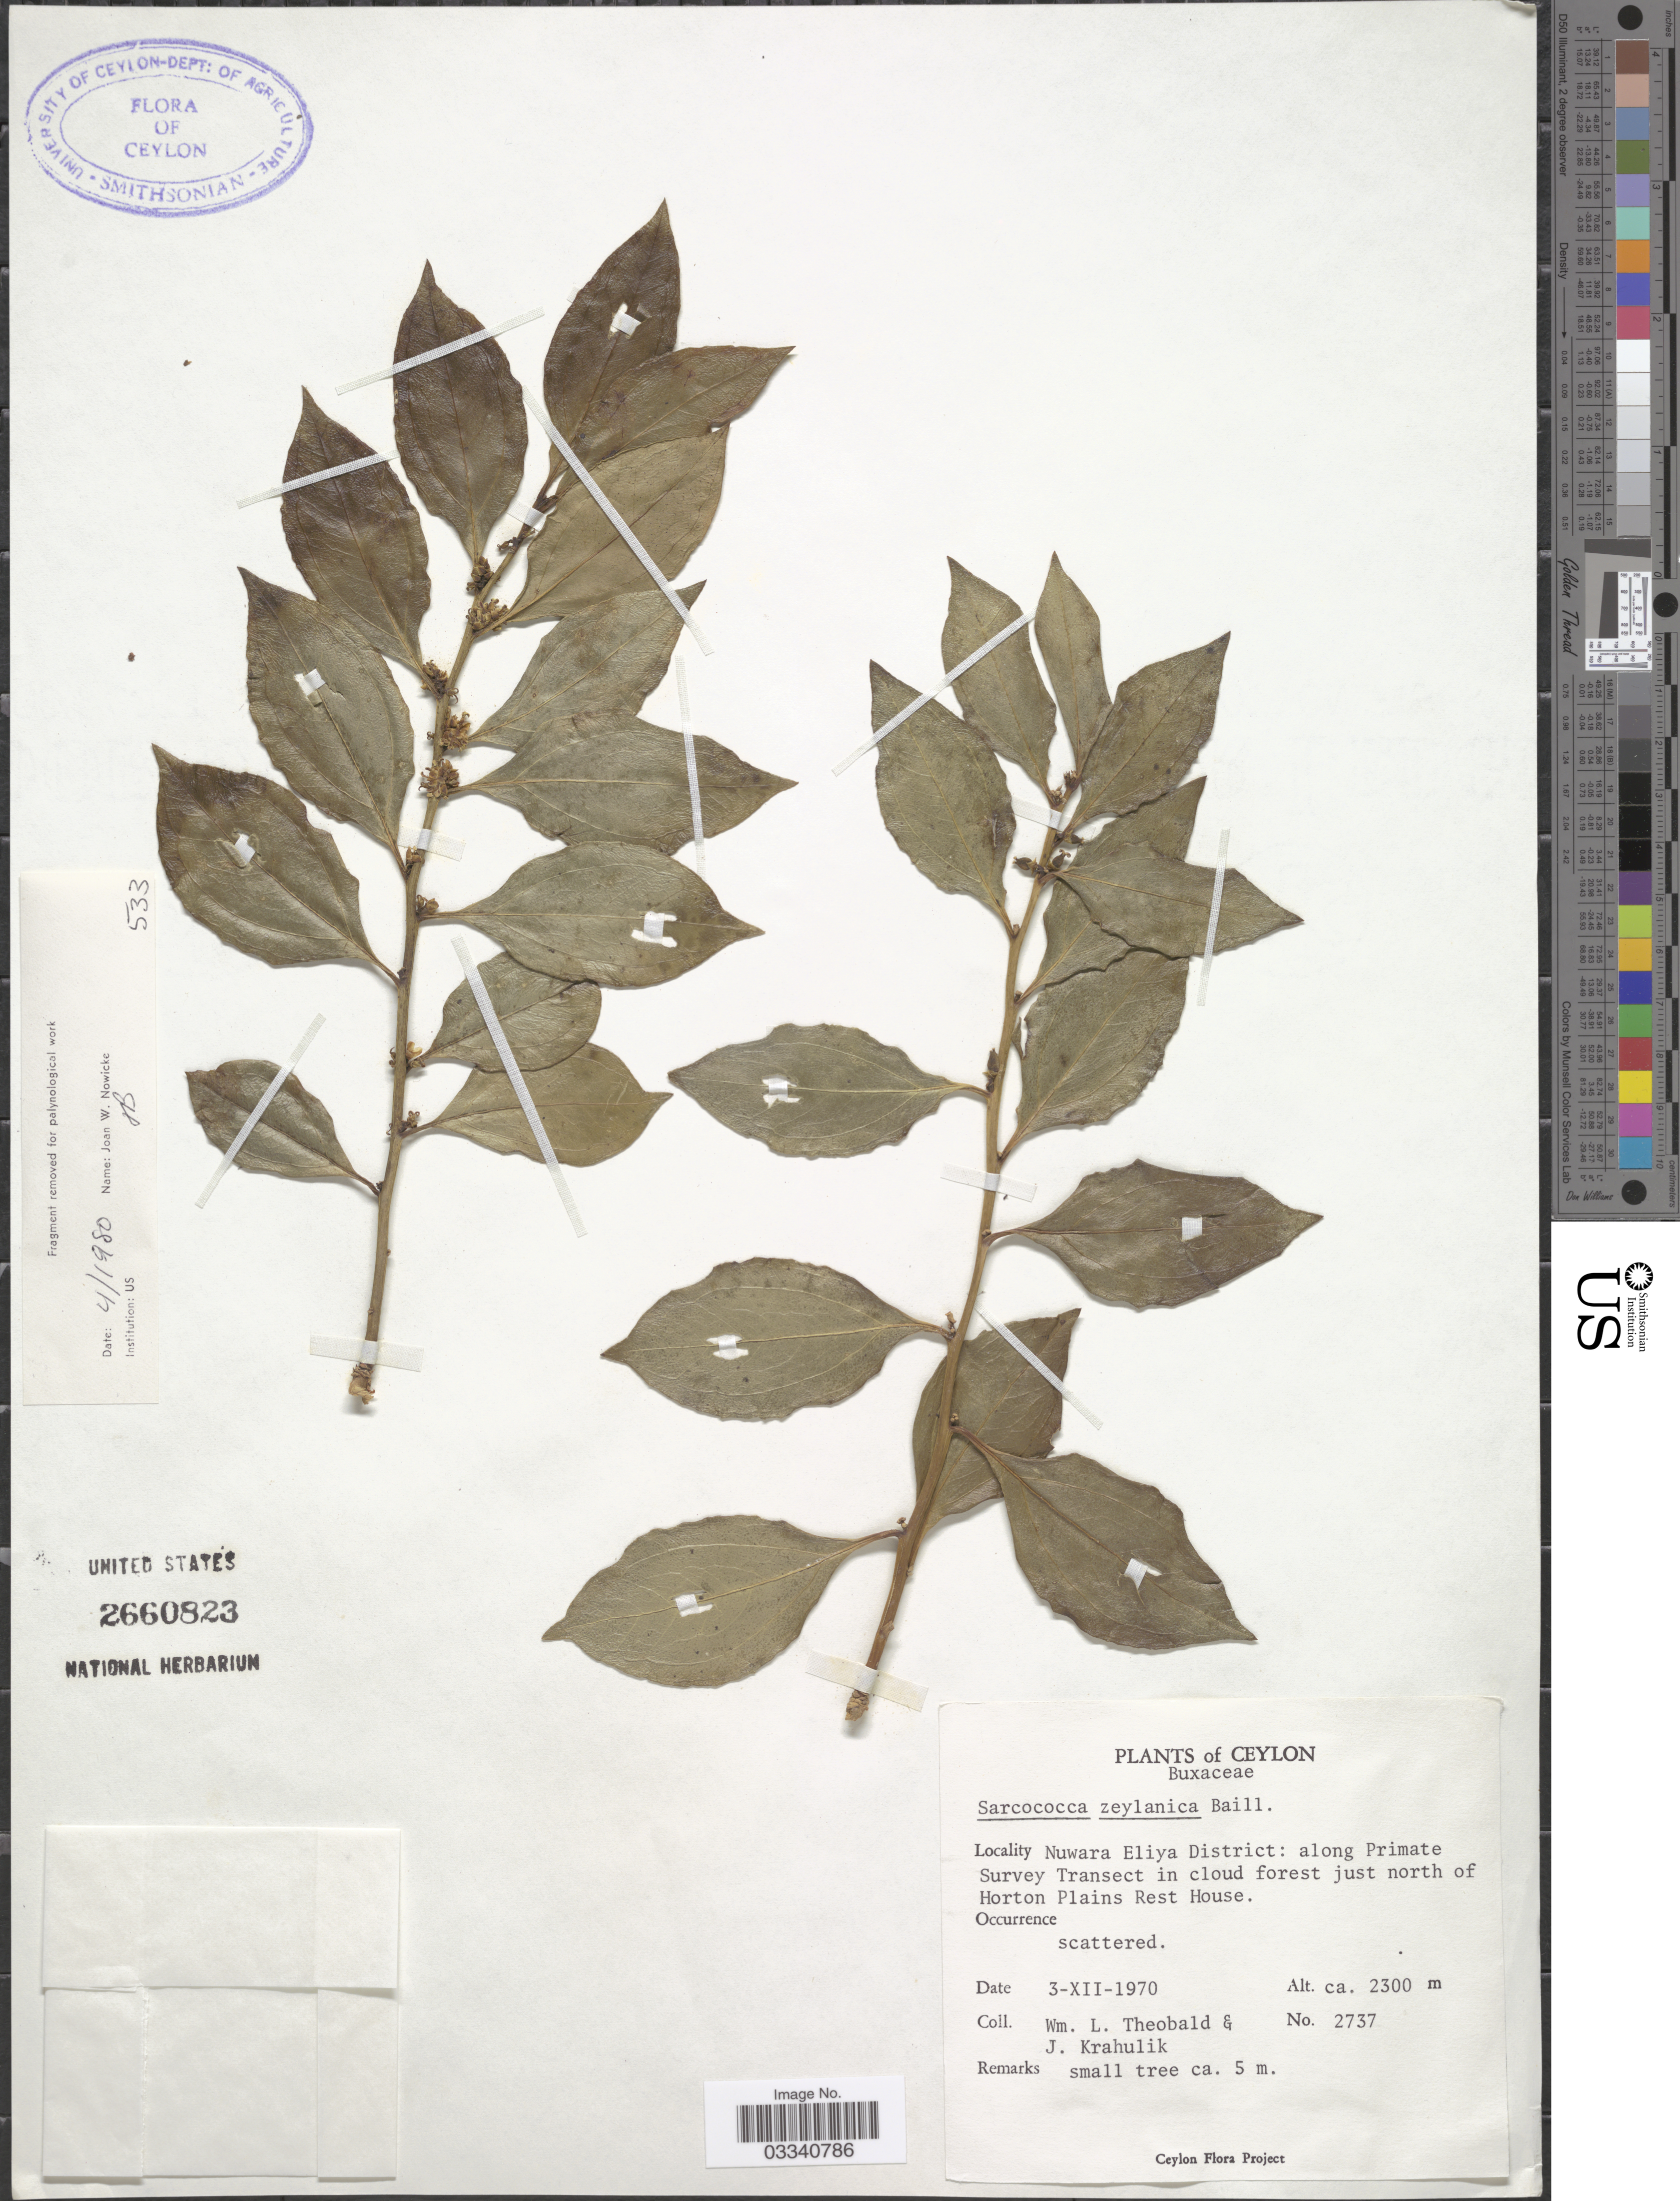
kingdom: Plantae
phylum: Tracheophyta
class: Magnoliopsida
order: Buxales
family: Buxaceae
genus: Sarcococca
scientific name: Sarcococca zeylanica var. zeylanica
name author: Baill.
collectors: W. L. Theobald & J. Krahulik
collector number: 2737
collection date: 1970-12-03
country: Sri Lanka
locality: Ceylon. Nuwara Eliya District: along Primate Survey Transect in cloud forest just north of Horton Plains Rest House.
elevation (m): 2300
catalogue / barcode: US 2660823